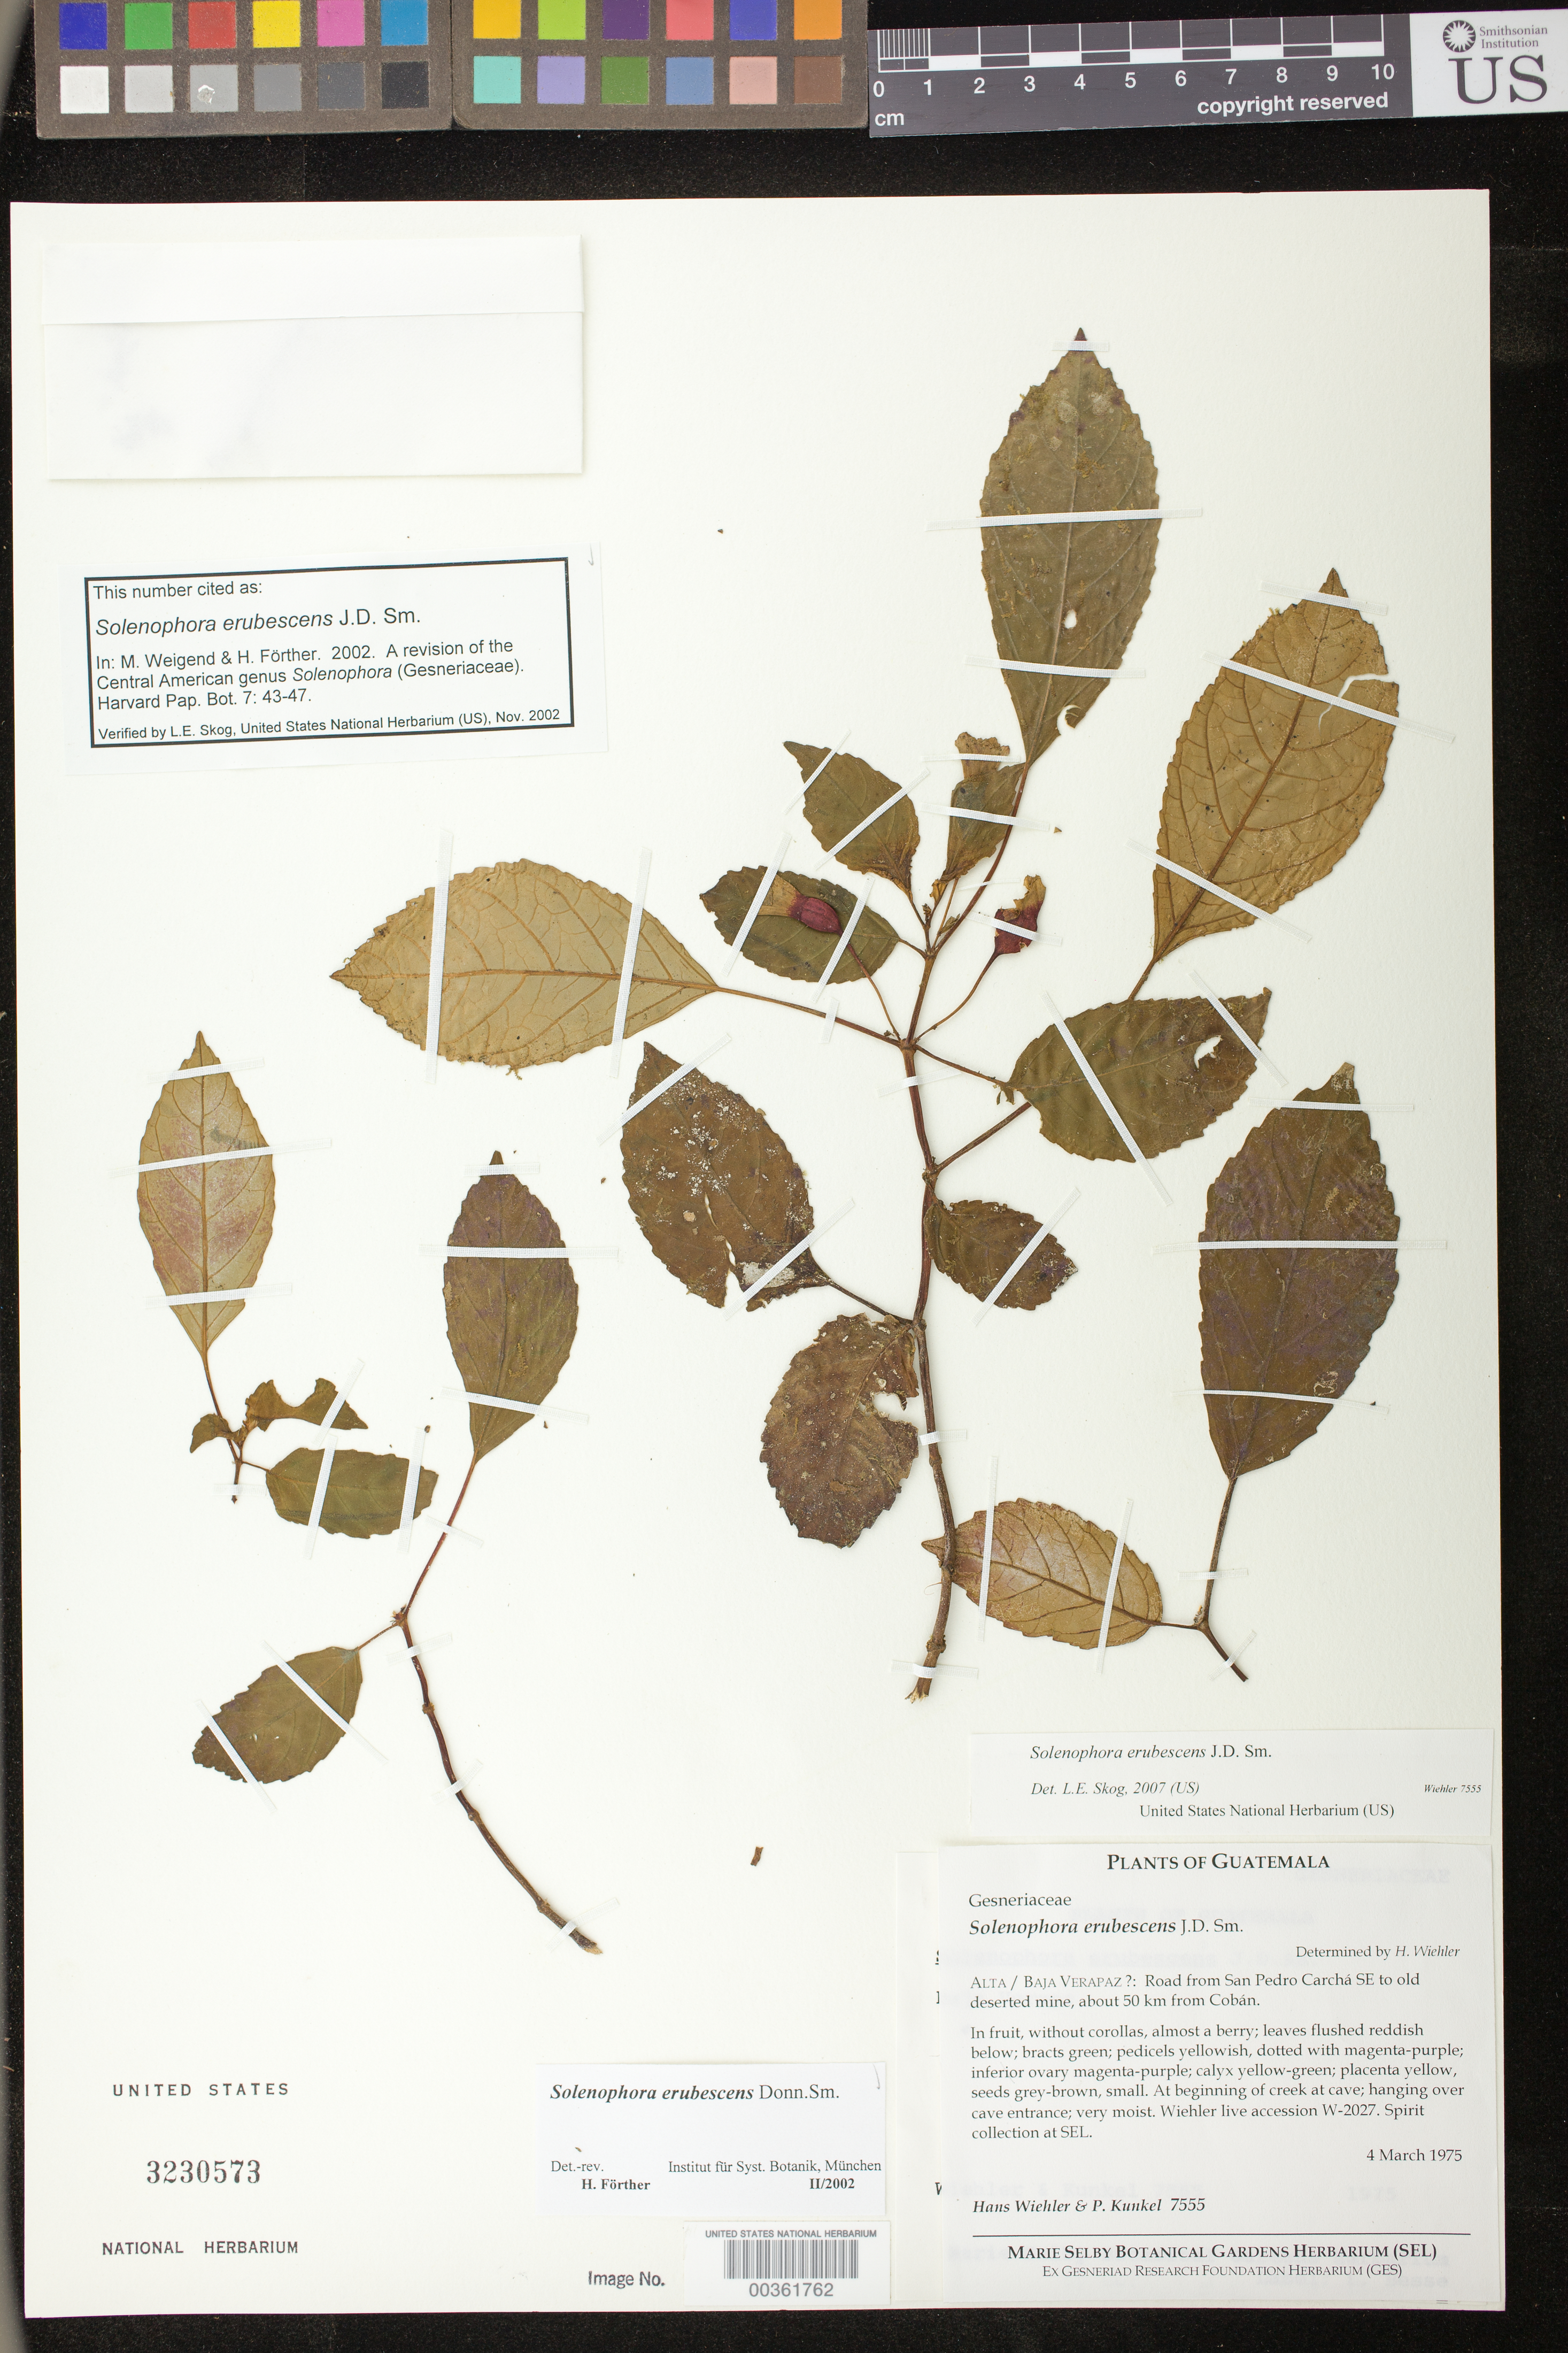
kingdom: Plantae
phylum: Tracheophyta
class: Magnoliopsida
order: Lamiales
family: Gesneriaceae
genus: Solenophora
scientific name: Solenophora erubescens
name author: Donn. Sm.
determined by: Skog, Laurence E.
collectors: H. J. Wiehler & P. Kunkel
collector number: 7555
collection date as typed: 04 Mar 1975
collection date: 1975-03-04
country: Guatemala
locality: Alta/Baja Verapaz? Road from San Pedro Carchá SE to old deserted mine, about 50 km from Cobán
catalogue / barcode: US 3230573